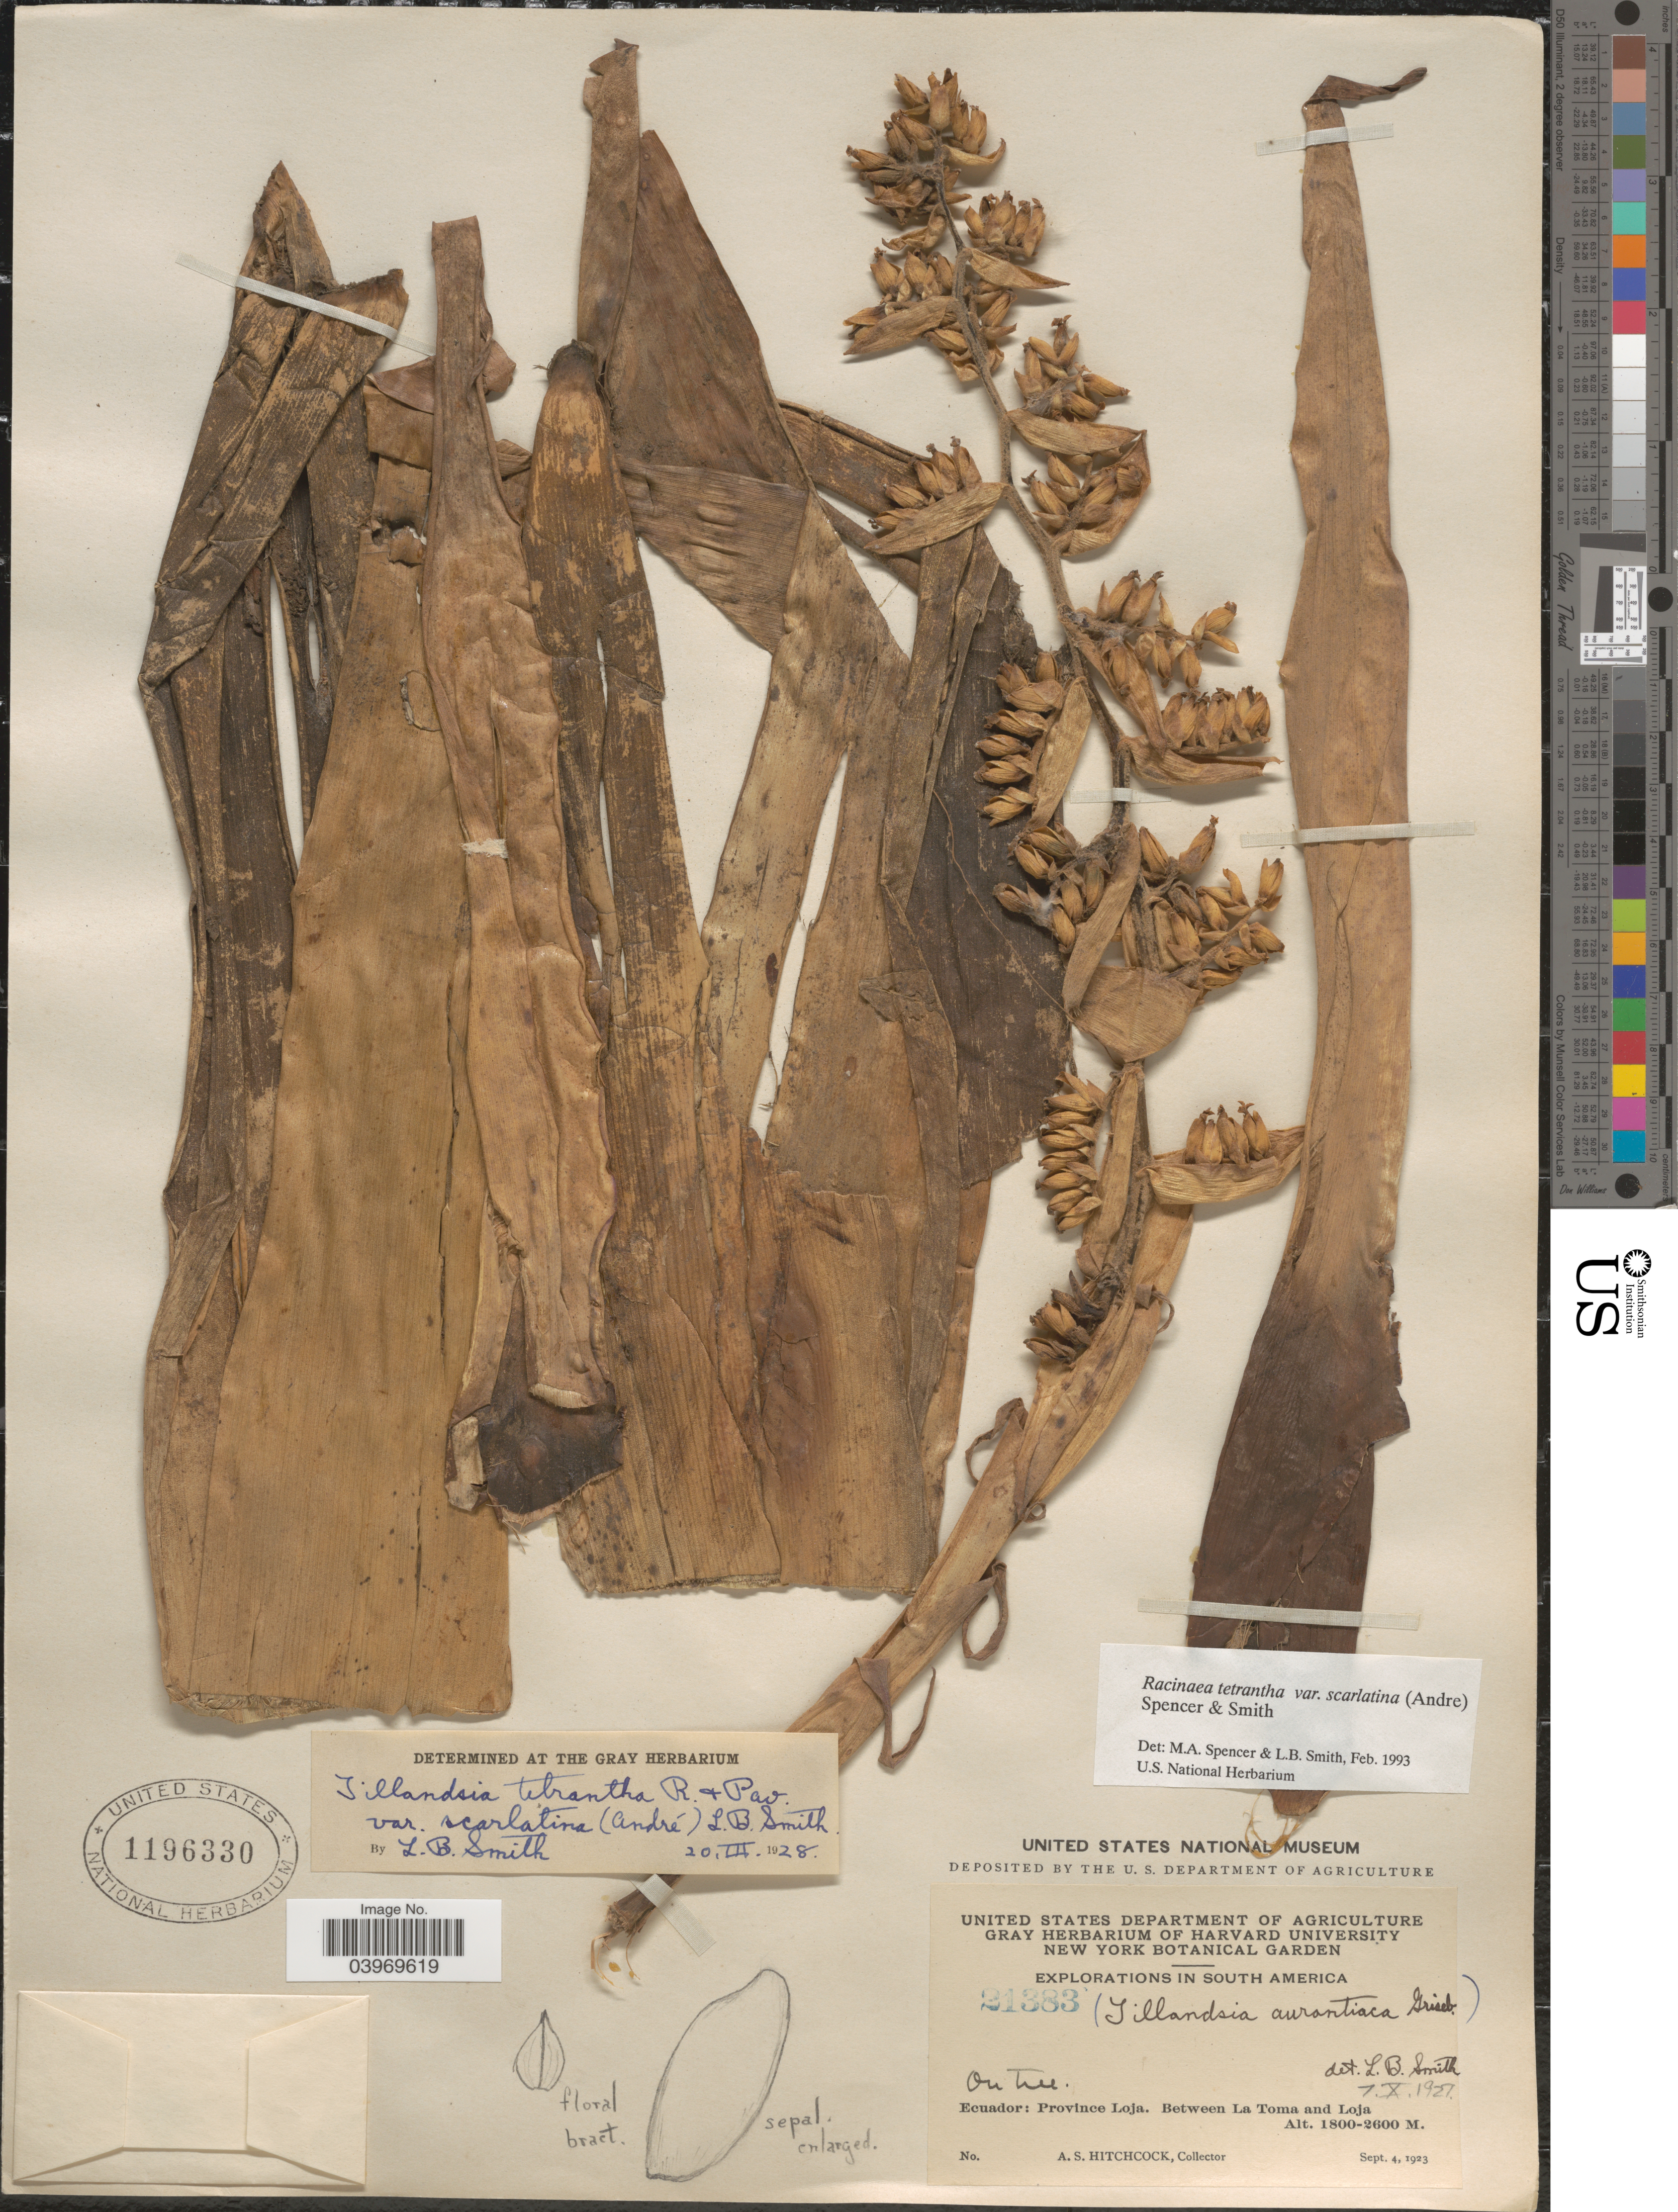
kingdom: Plantae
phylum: Tracheophyta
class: Liliopsida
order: Poales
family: Bromeliaceae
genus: Racinaea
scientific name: Racinaea tetrantha var. scarlatina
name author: (Ruiz & Pav.) M.A. Spencer & L.B. Sm.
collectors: A. S. Hitchcock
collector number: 21383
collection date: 1923-09-04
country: Ecuador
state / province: Loja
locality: Between La Toma and Loja.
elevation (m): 1800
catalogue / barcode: US 1196330